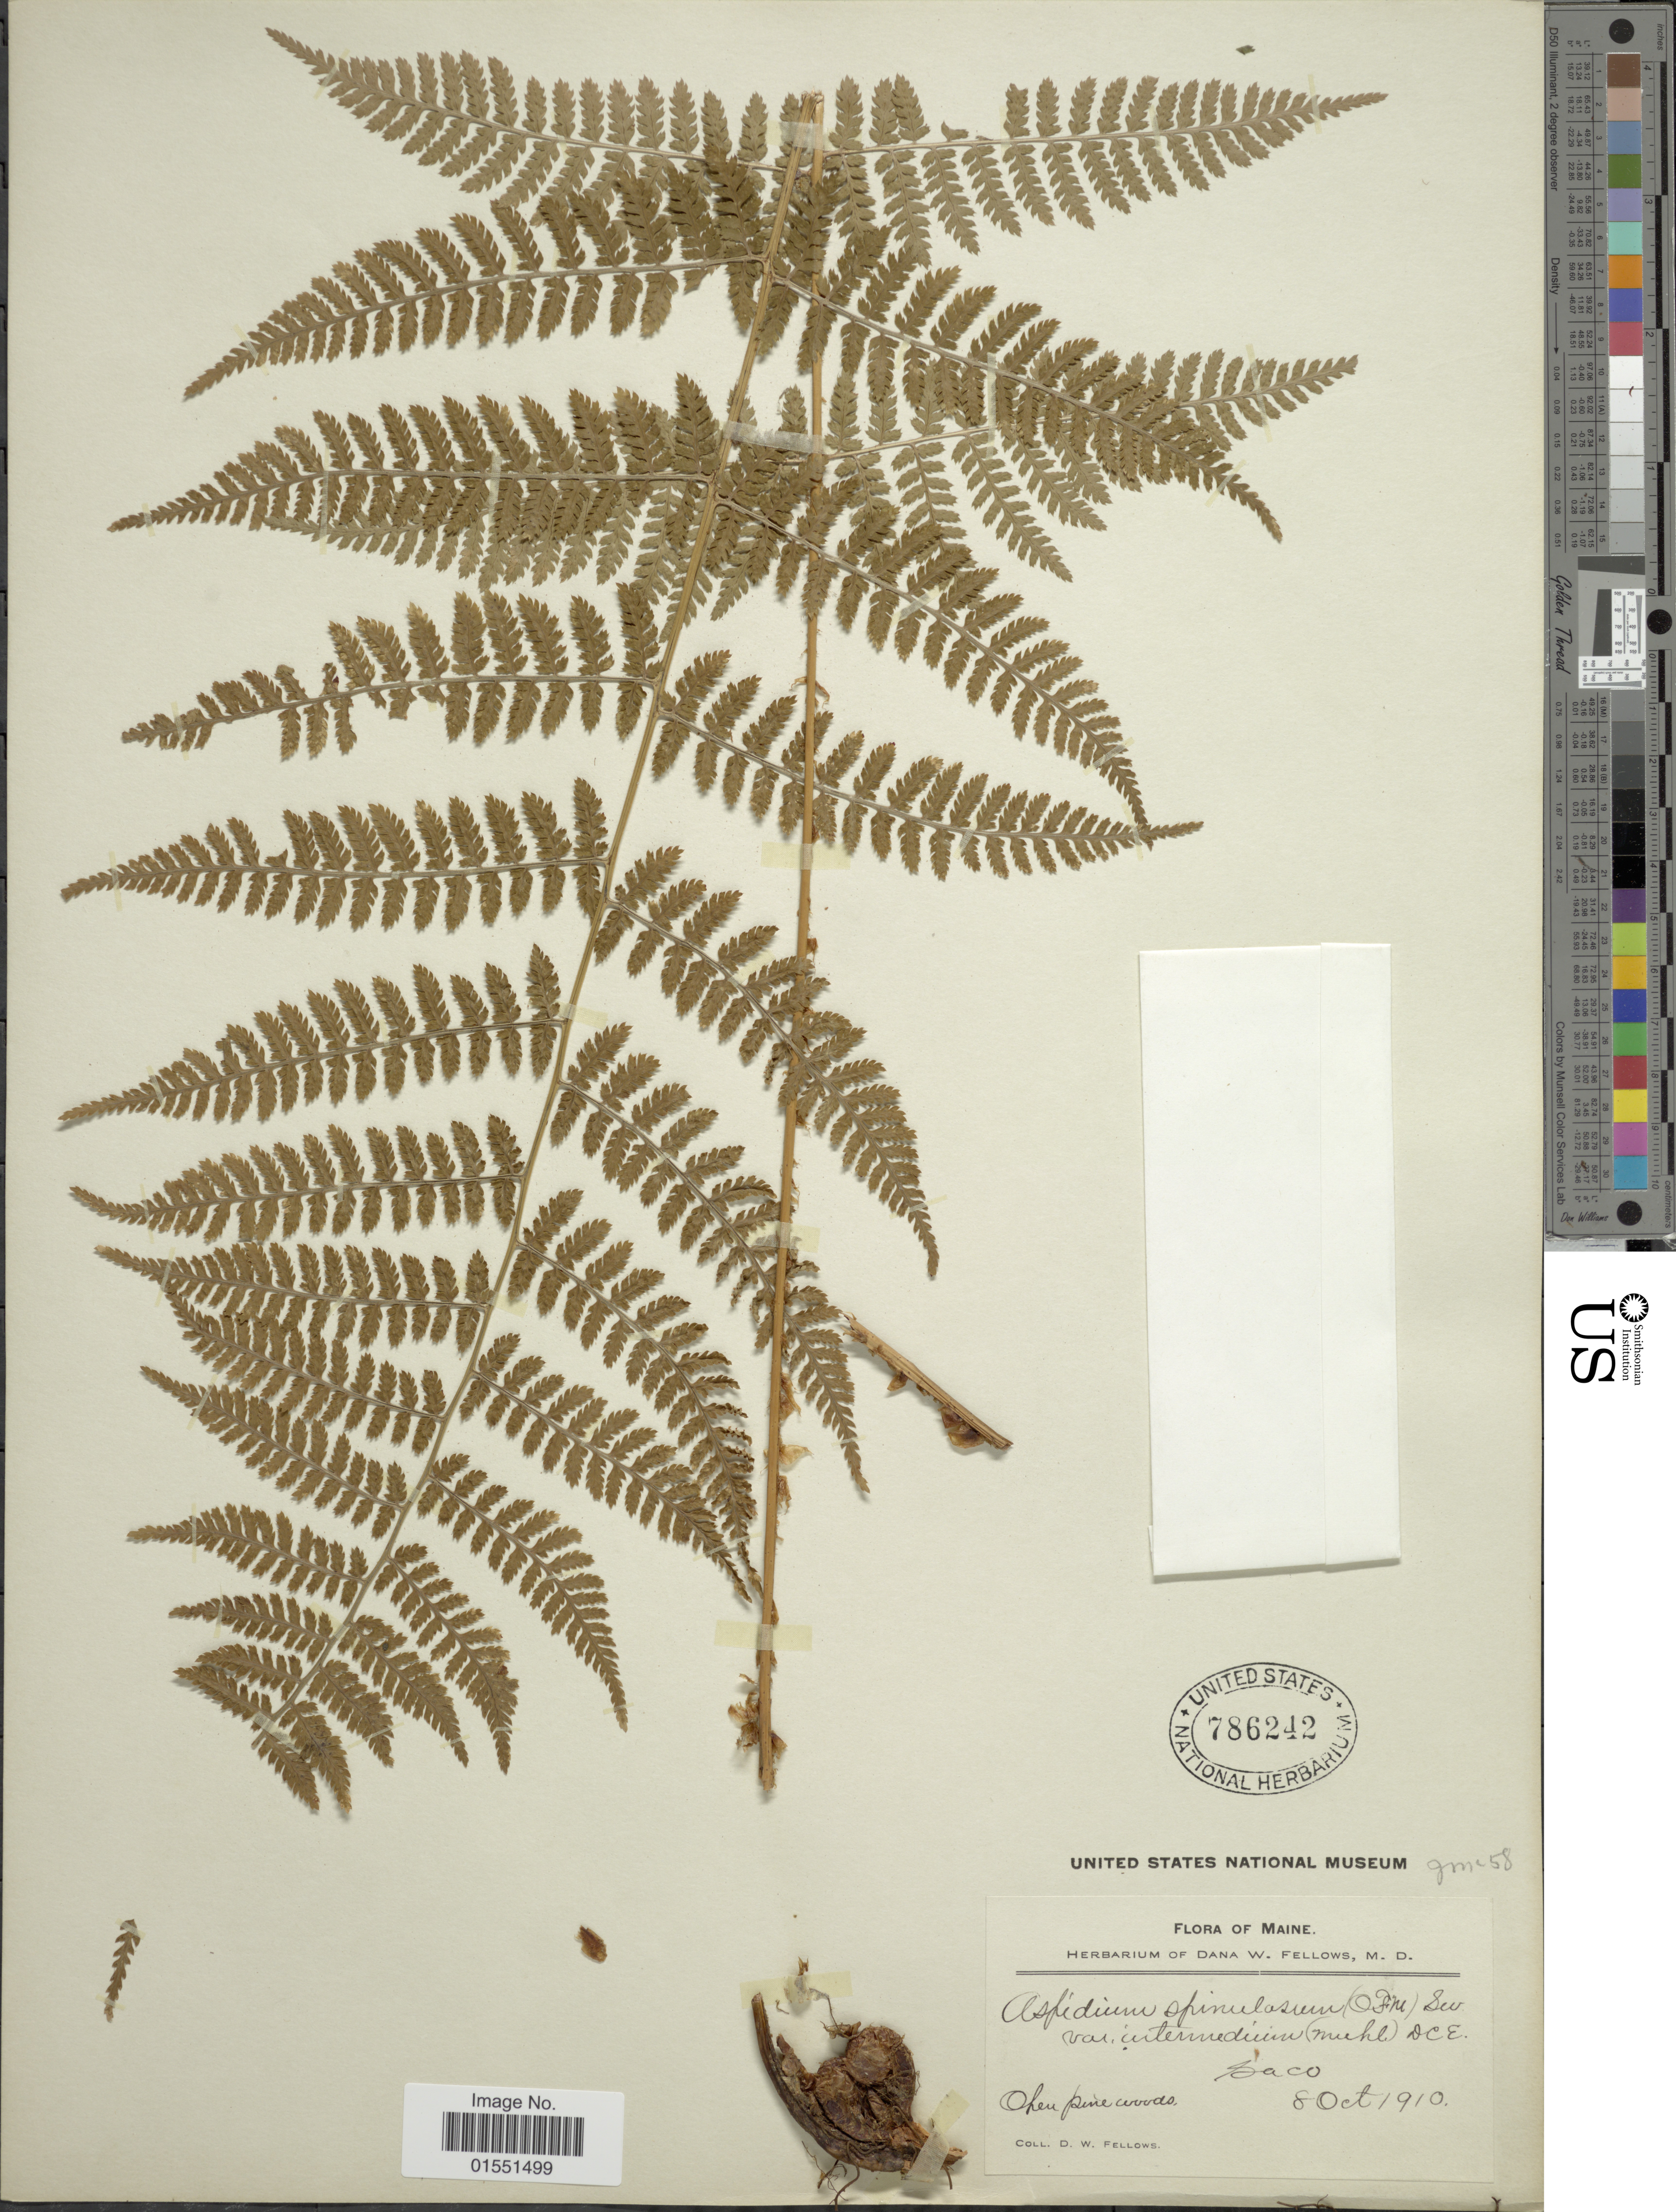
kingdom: Plantae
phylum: Tracheophyta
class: Polypodiopsida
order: Polypodiales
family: Dryopteridaceae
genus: Dryopteris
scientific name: Dryopteris intermedia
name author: (Muhl.) A. Gray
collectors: D. W. Fellows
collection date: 1910-10-08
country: United States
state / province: Maine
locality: Saco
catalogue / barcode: US 786242